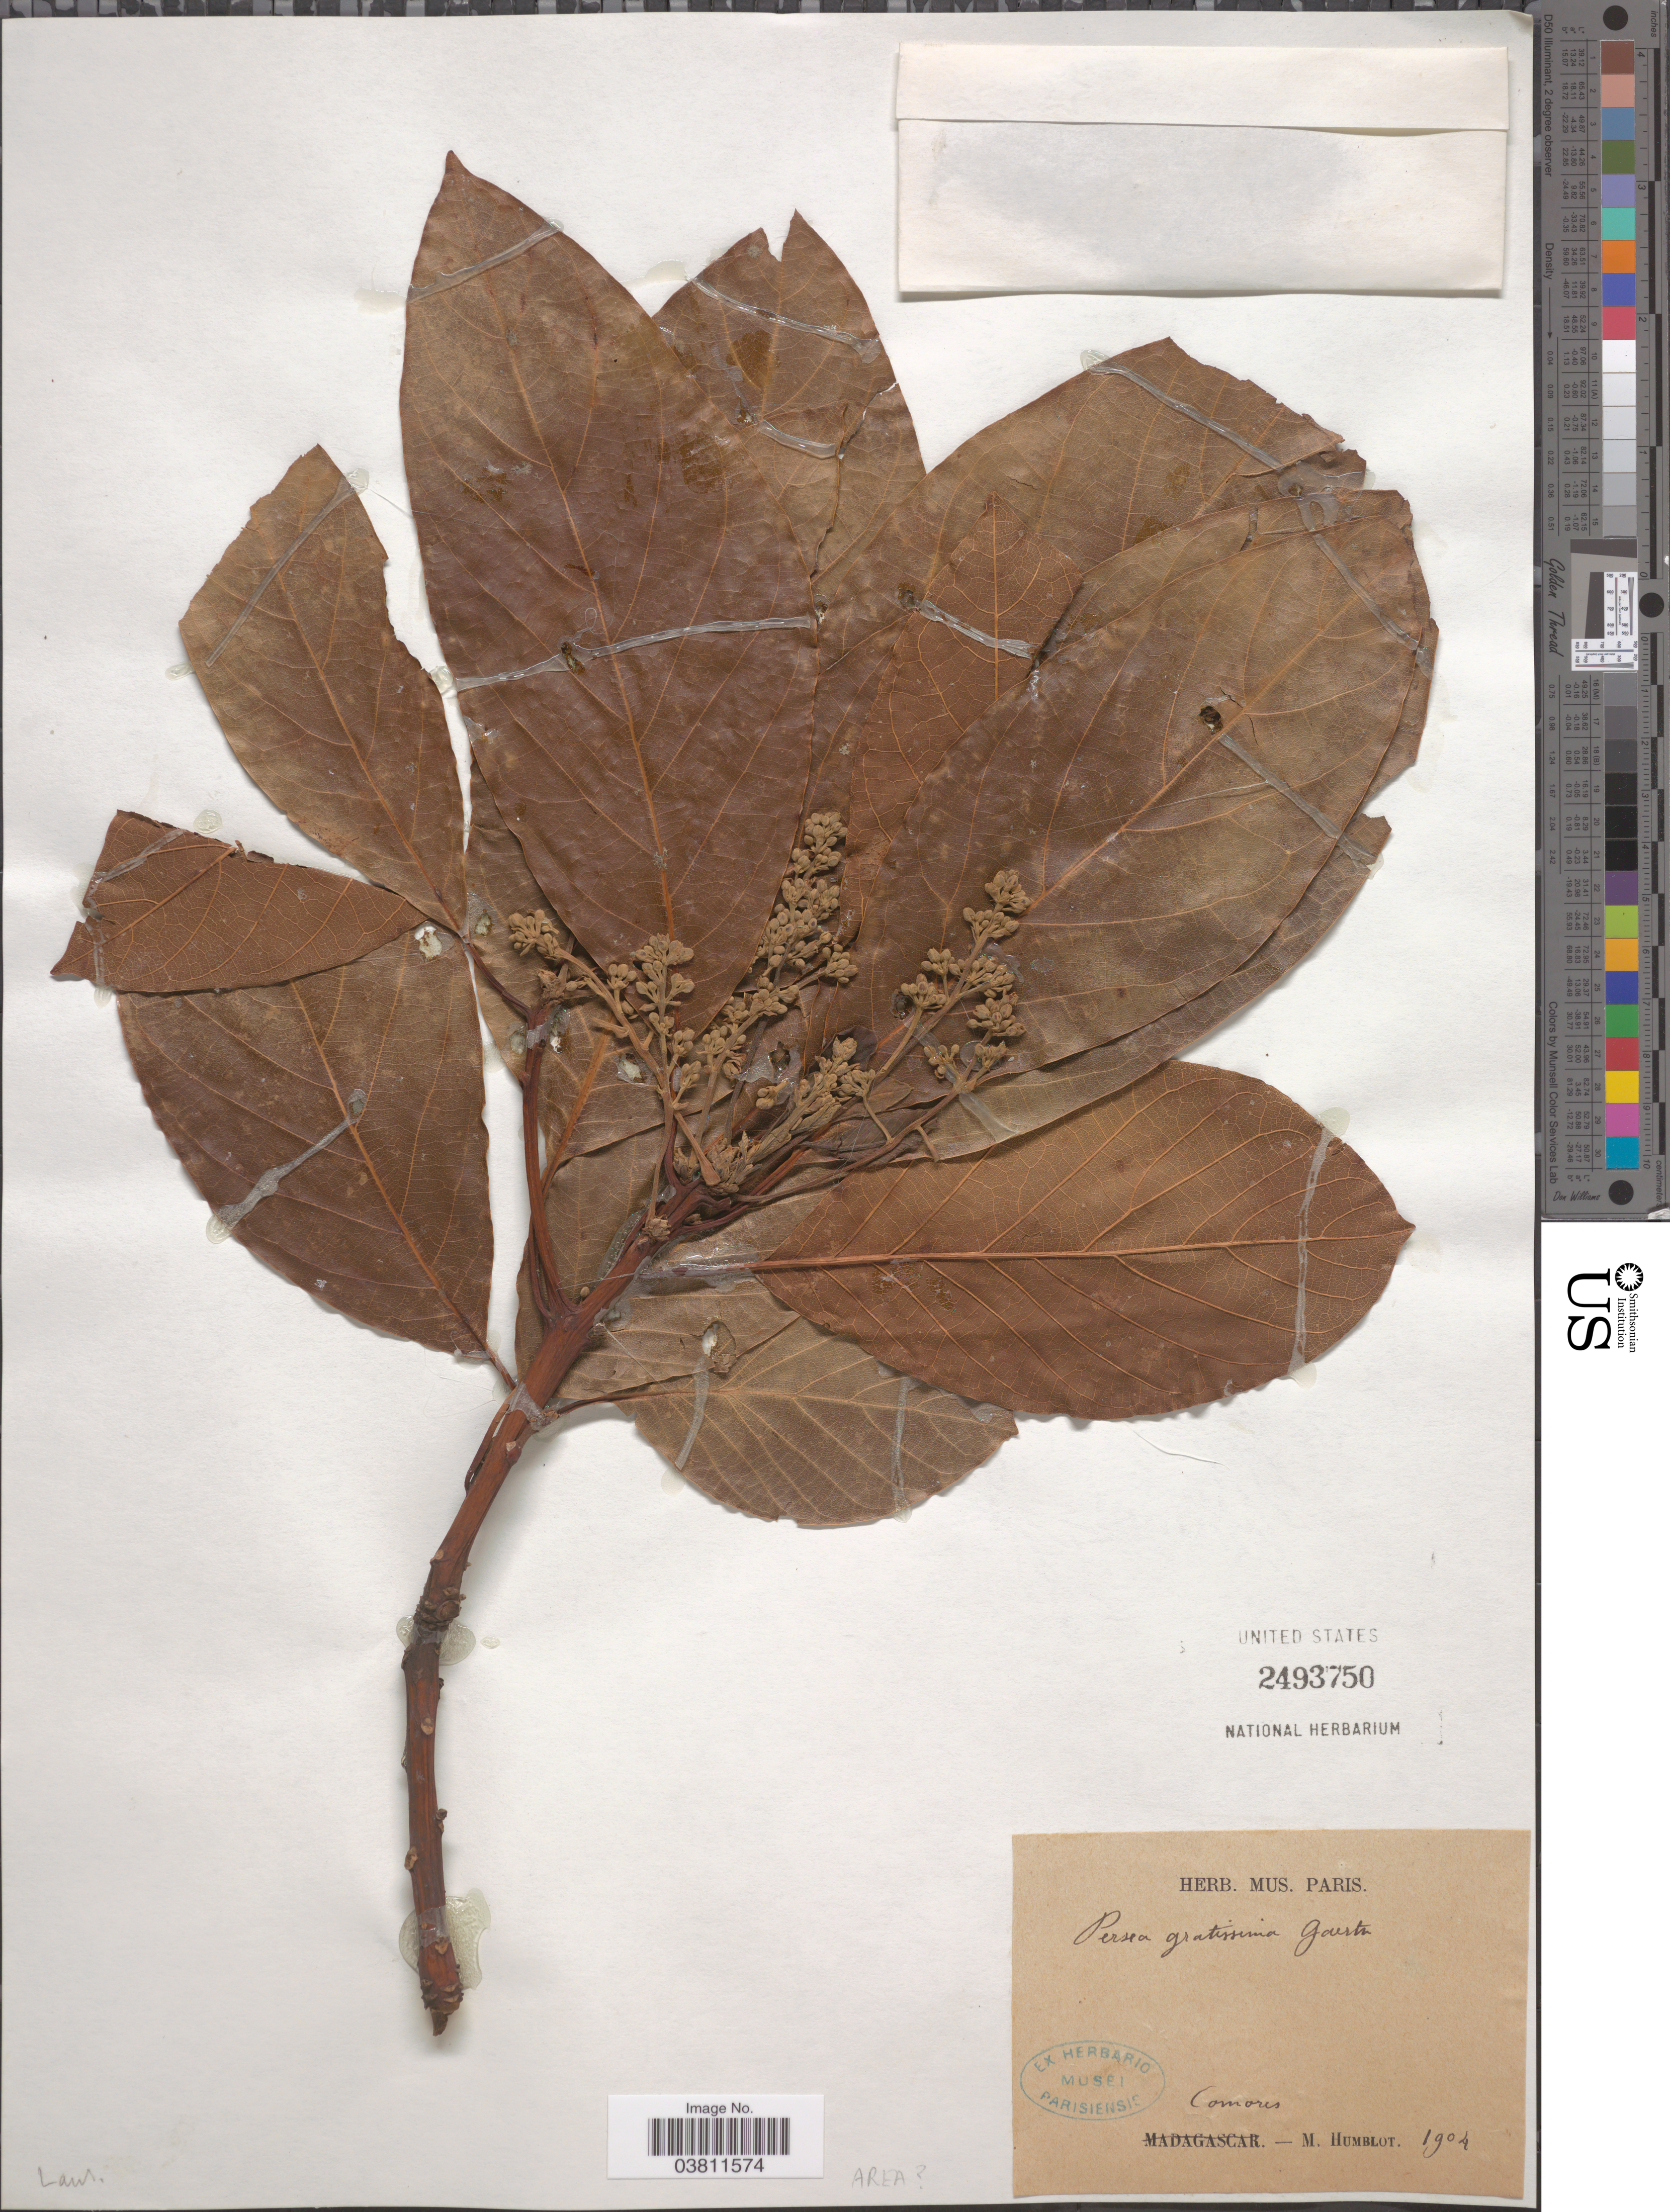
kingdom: Plantae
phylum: Tracheophyta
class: Magnoliopsida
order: Laurales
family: Lauraceae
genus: Persea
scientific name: Persea gratissima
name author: C.F. Gaertn.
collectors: M. Humblot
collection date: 1904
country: Comoros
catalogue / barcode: US 2493750